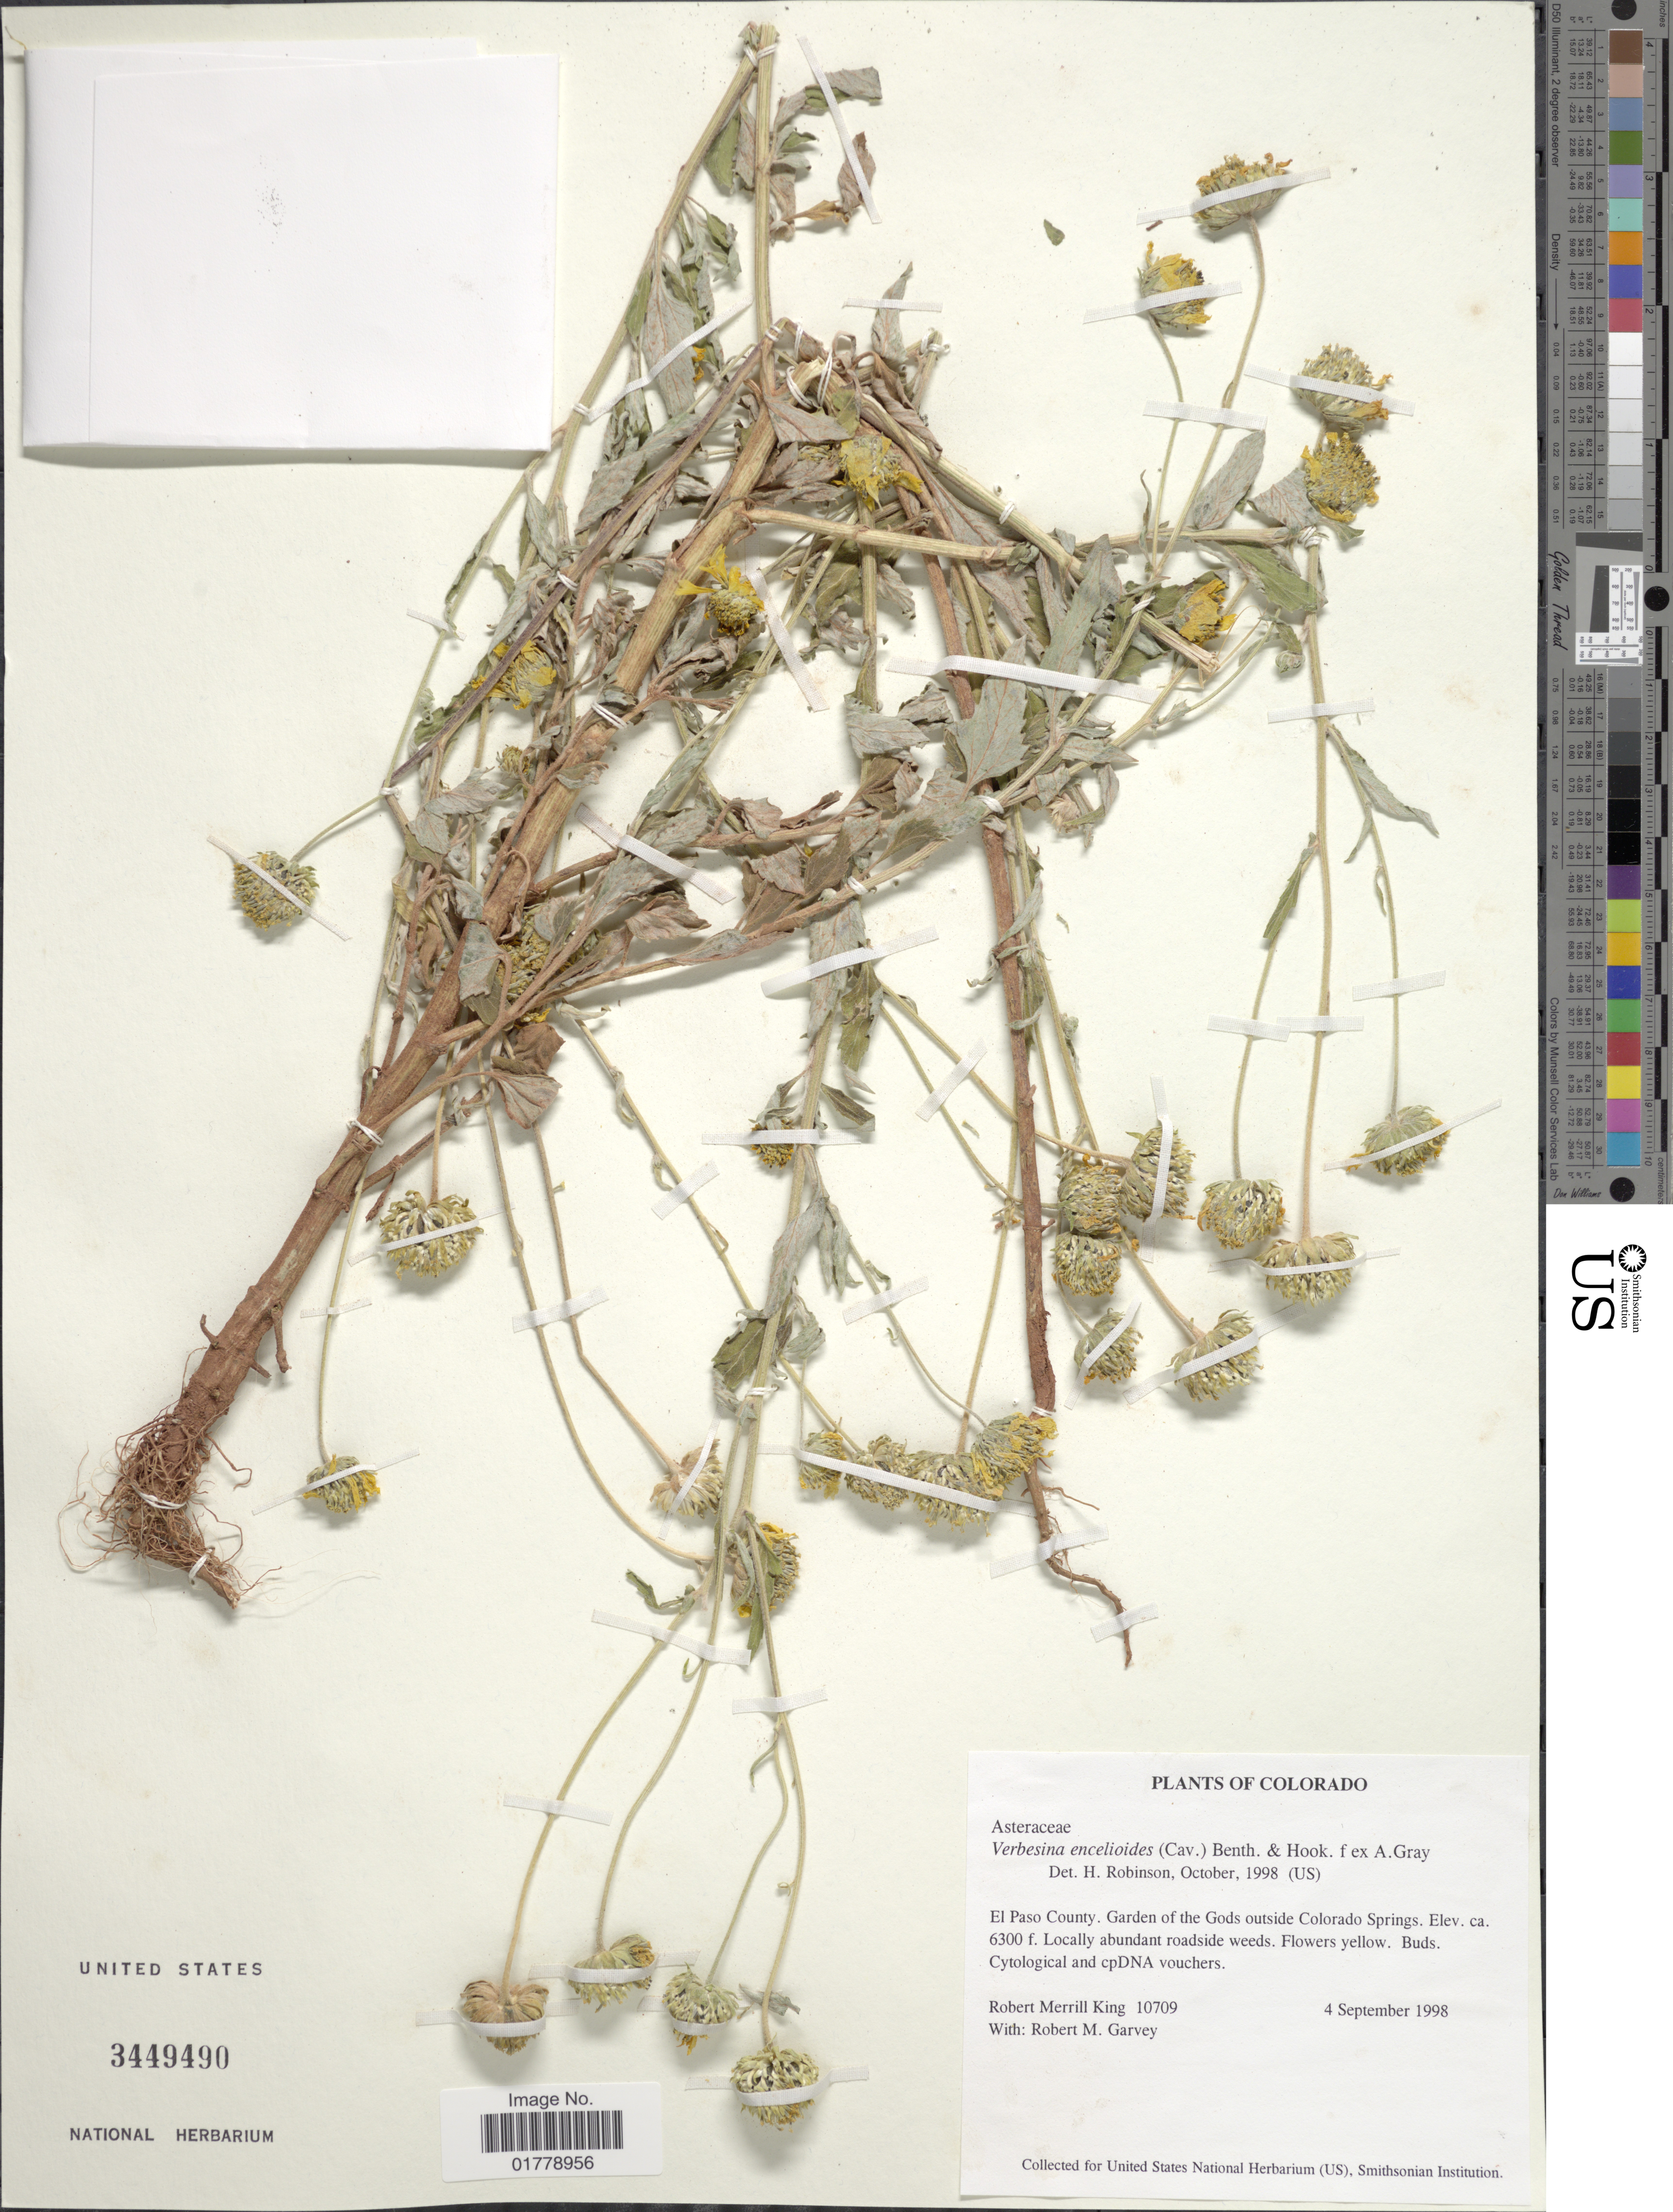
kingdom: Plantae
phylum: Tracheophyta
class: Magnoliopsida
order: Asterales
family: Asteraceae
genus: Verbesina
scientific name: Verbesina encelioides var. cana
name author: (B.L. Rob.) Greenm.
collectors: R. M. King & R. Garvey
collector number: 10709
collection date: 1998-09-04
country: United States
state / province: Colorado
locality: El Paso County. Garden of the Gods outside Colorado Springs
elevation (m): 1920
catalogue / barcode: US 3449490